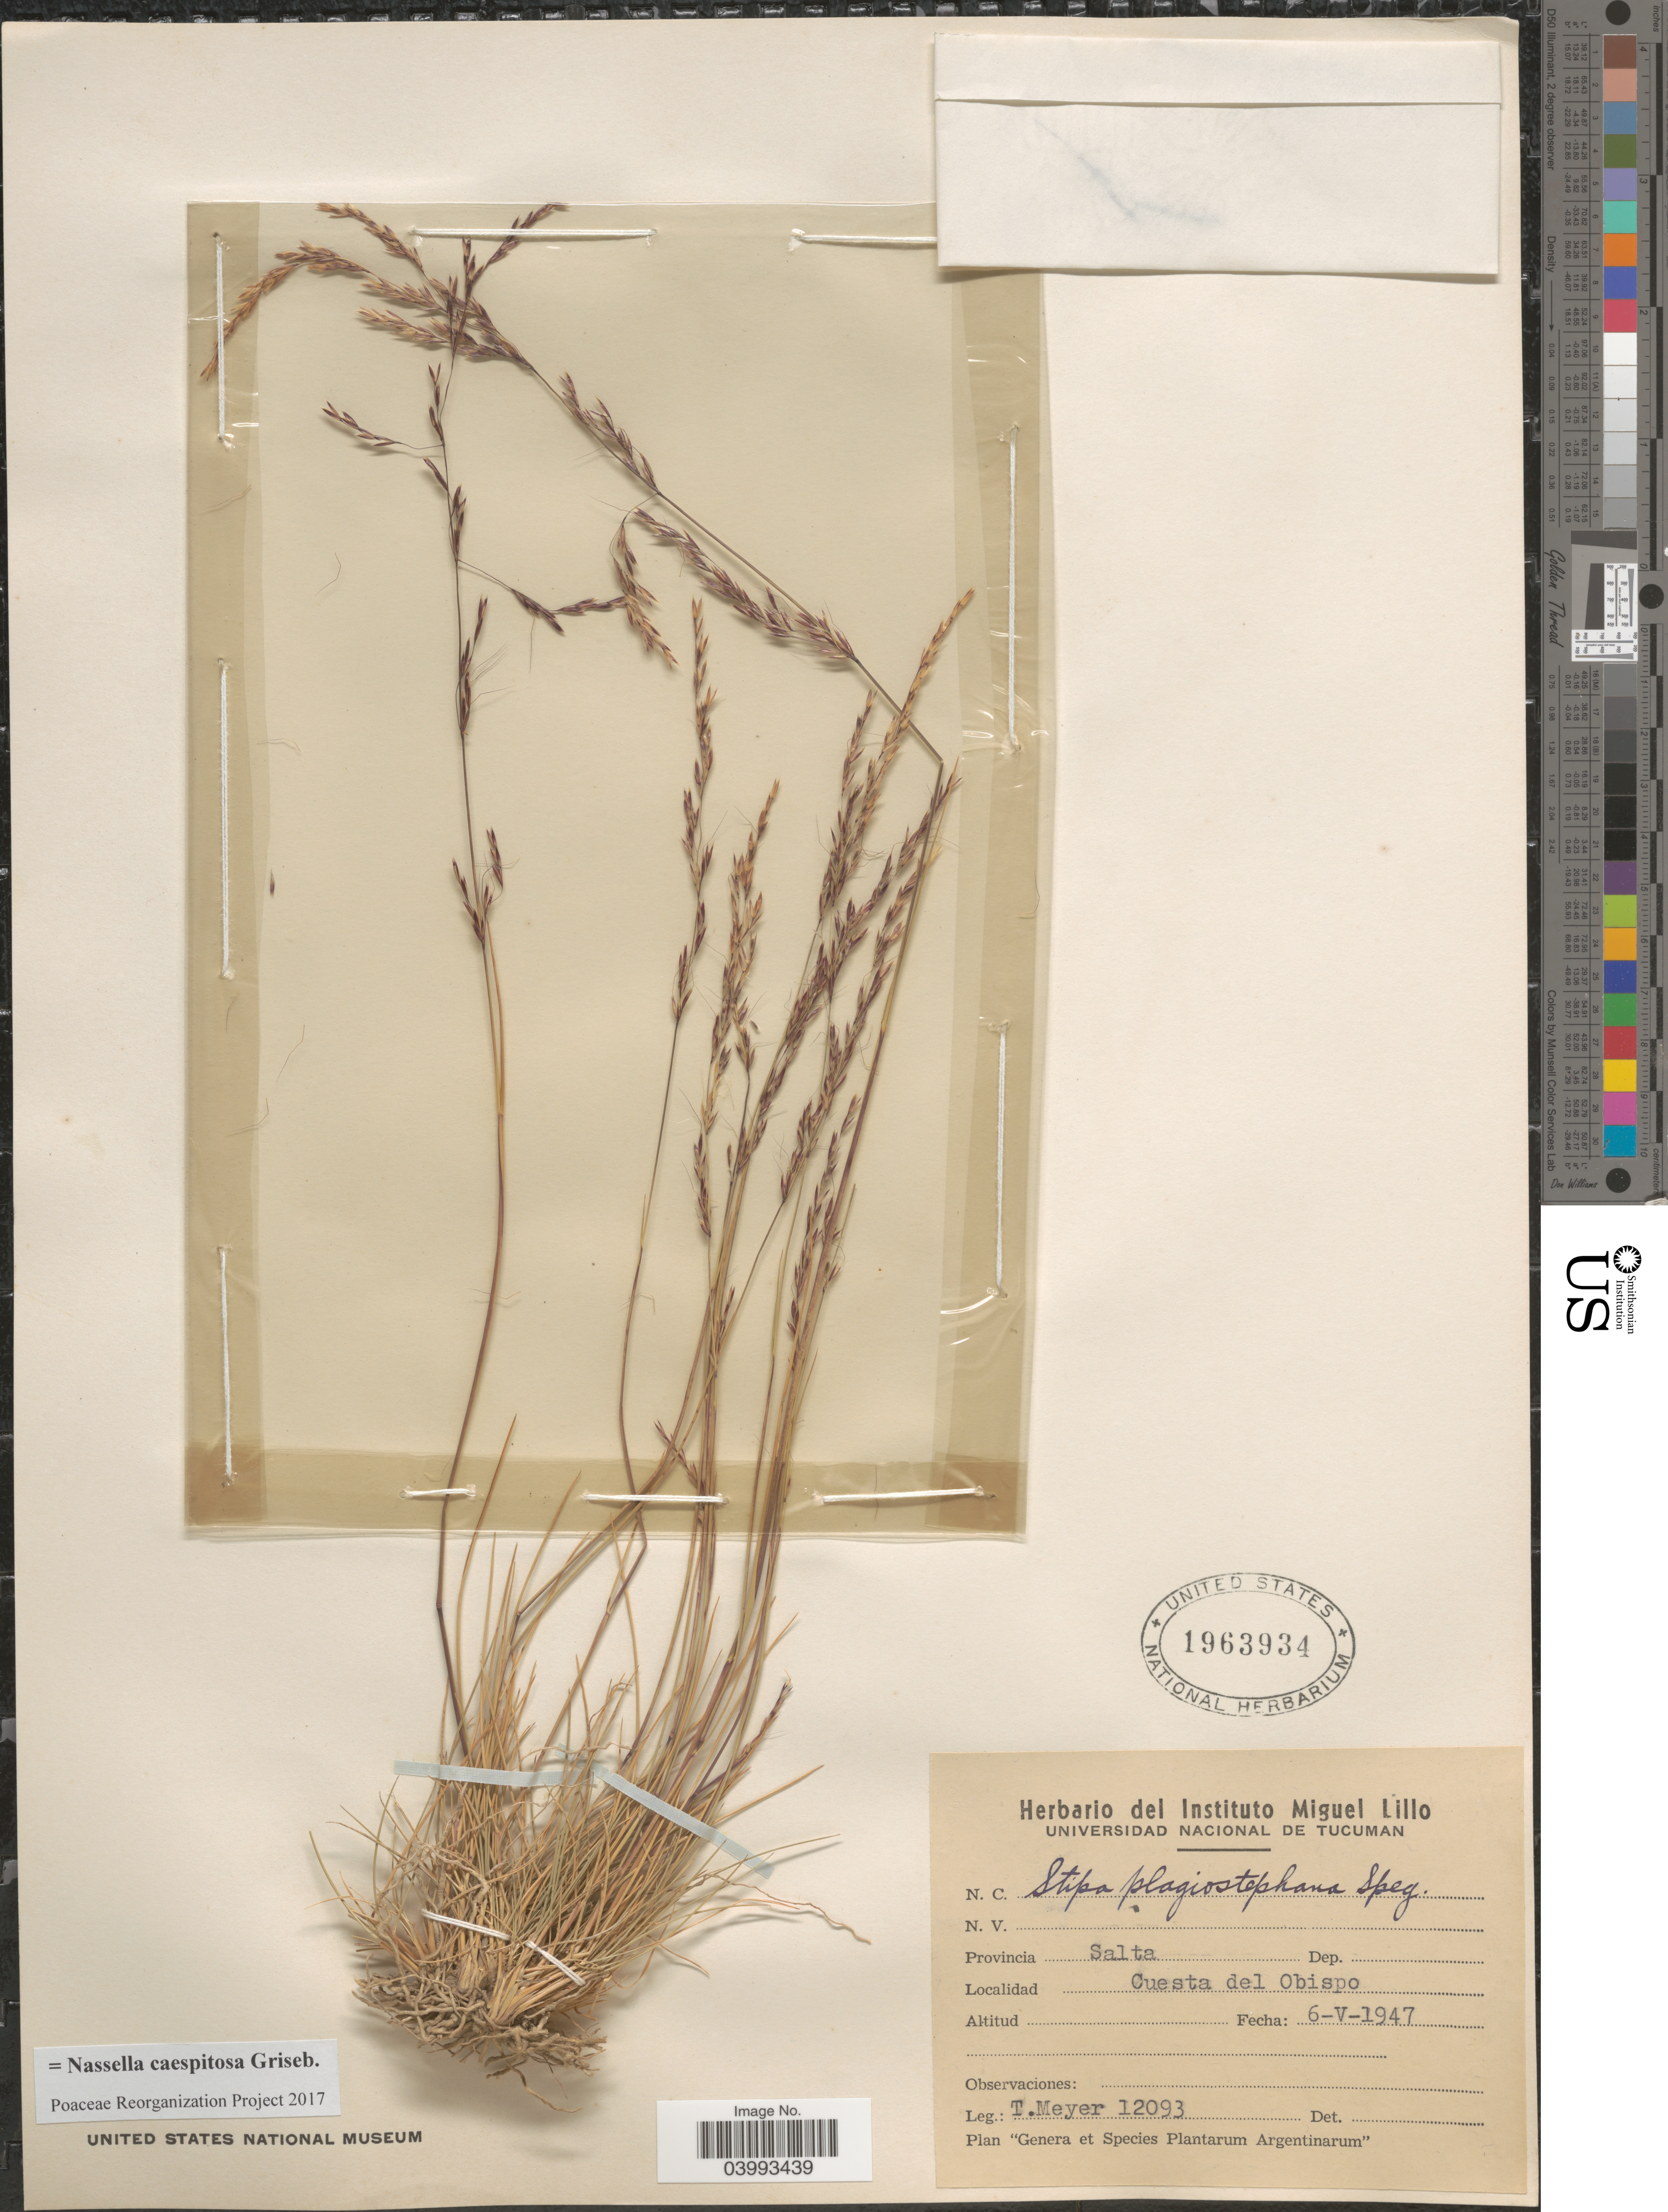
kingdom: Plantae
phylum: Tracheophyta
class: Liliopsida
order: Poales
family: Poaceae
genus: Nassella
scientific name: Nassella caespitosa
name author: Griseb.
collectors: T. Meyer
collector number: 12093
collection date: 1947-05-06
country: Argentina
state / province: Salta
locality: Cuesta del Obispo.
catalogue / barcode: US 1963934